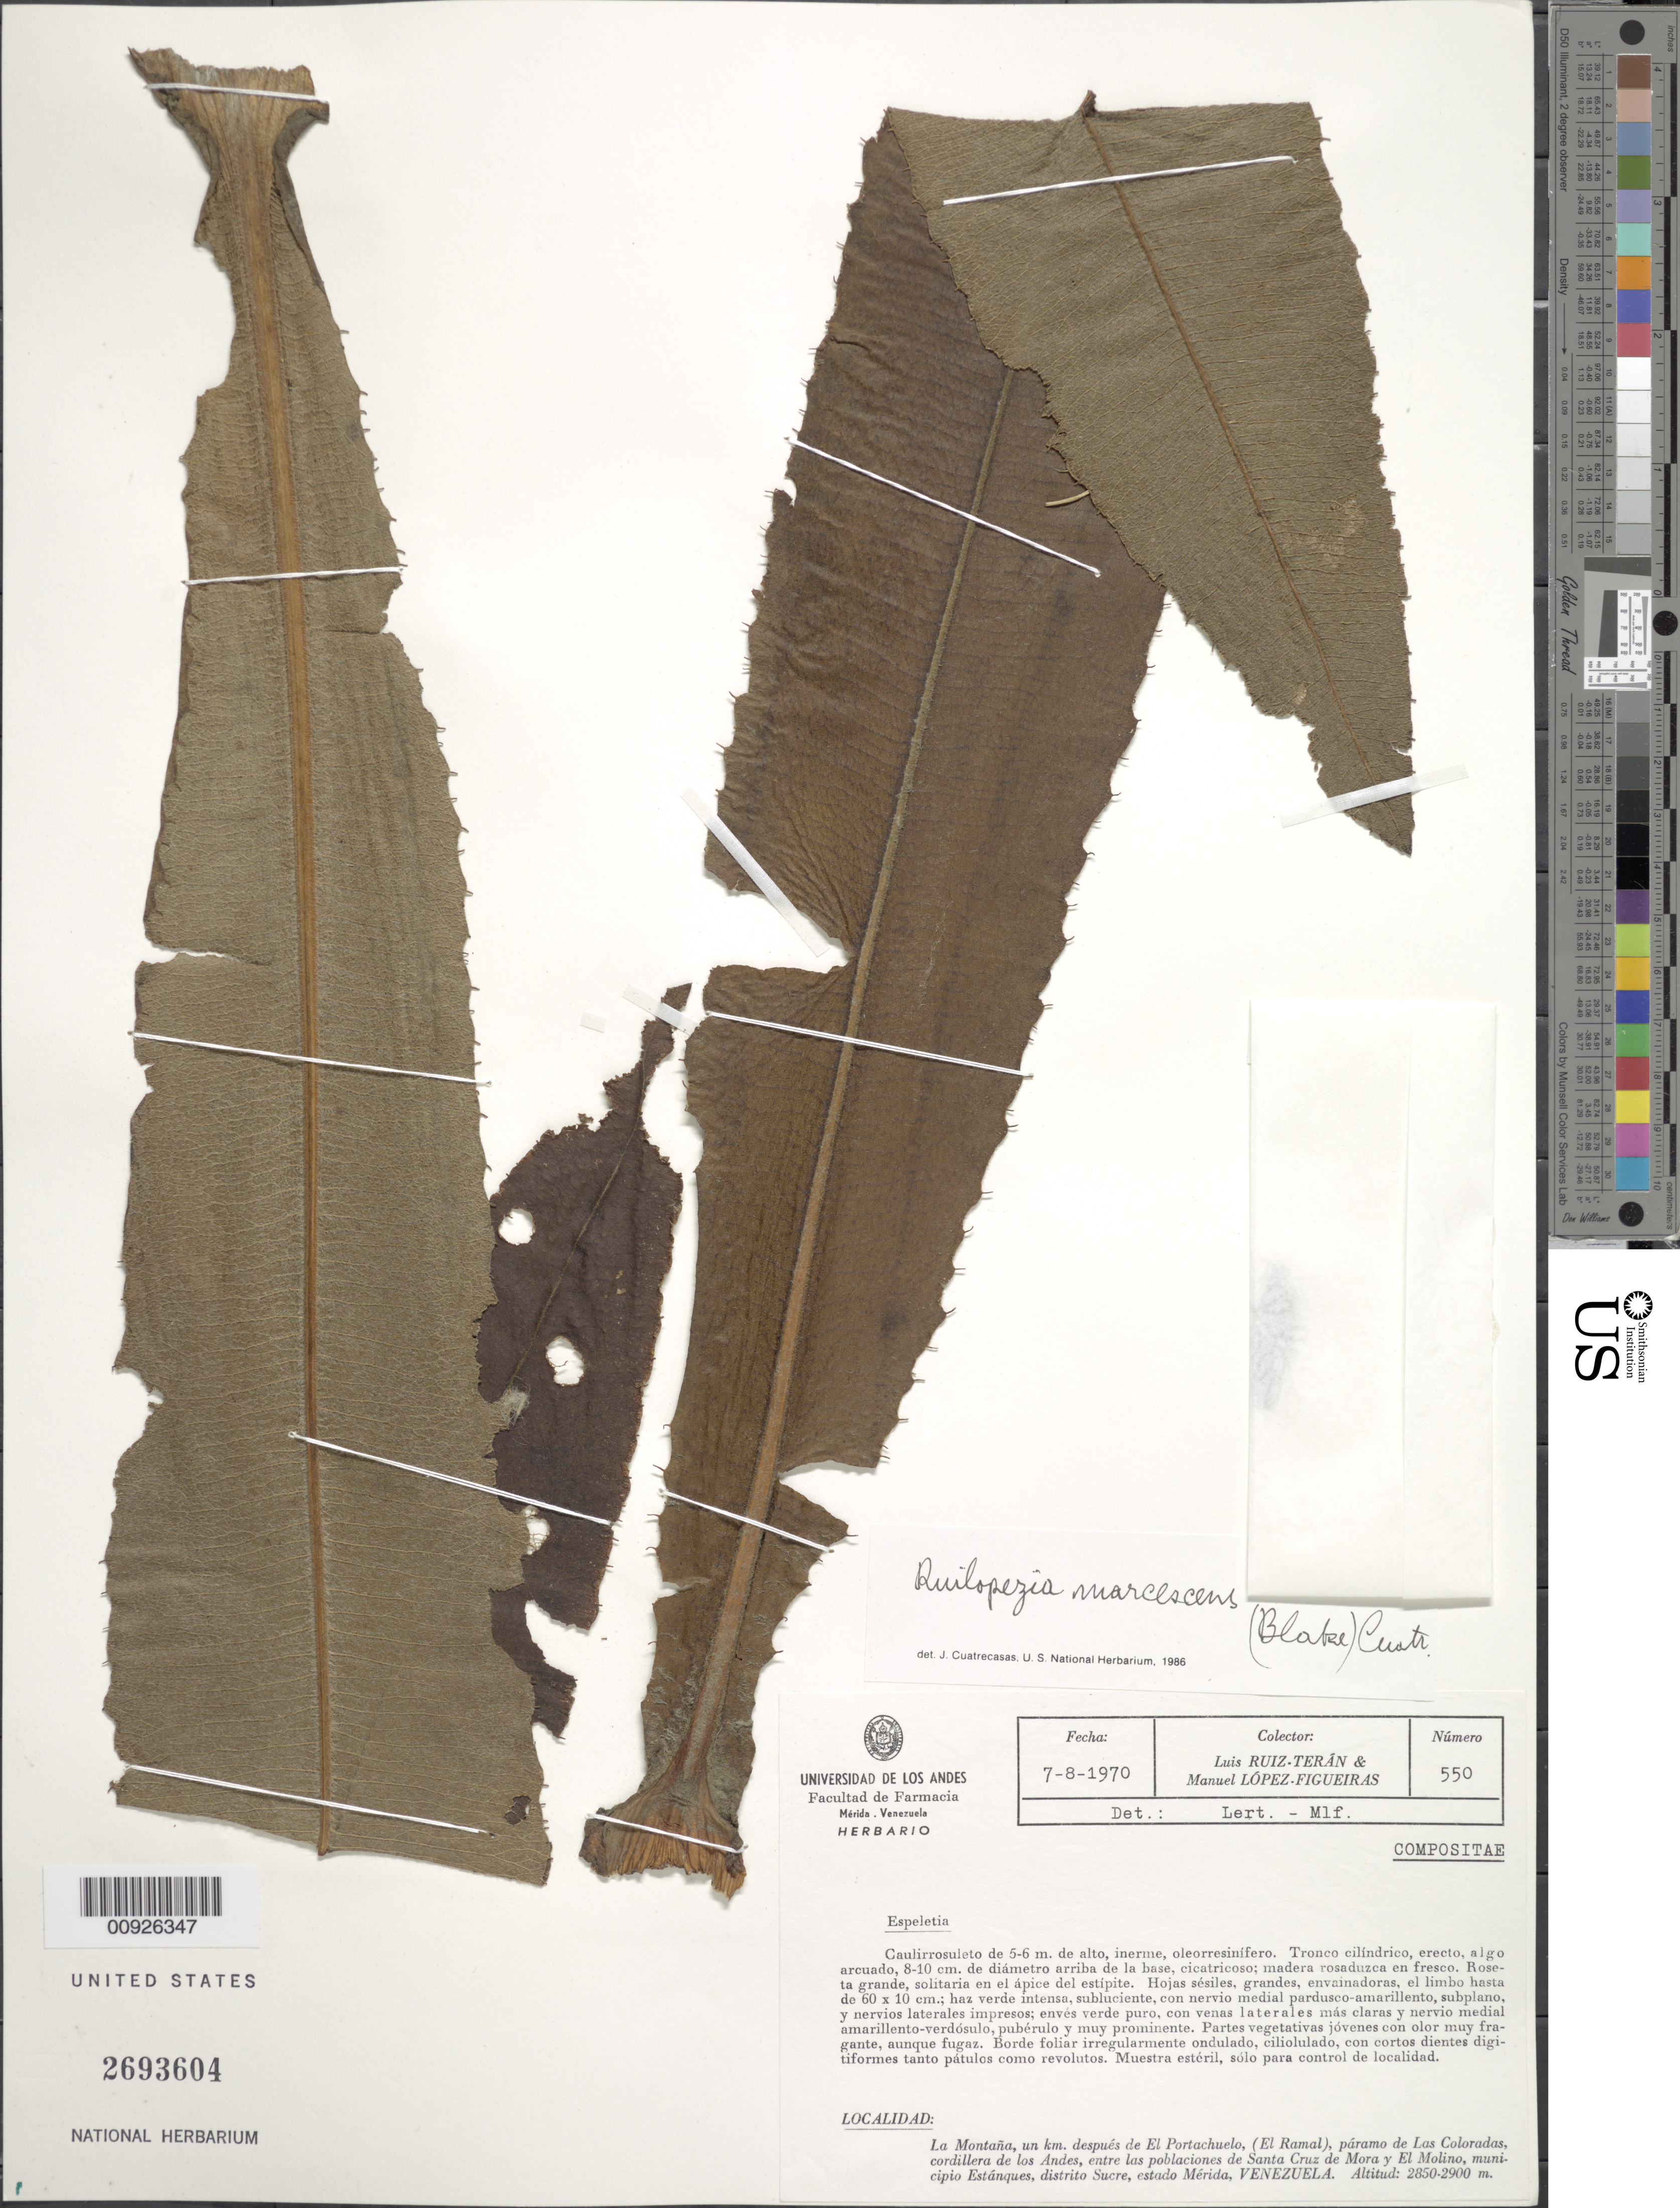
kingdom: Plantae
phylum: Tracheophyta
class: Magnoliopsida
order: Asterales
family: Asteraceae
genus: Ruilopezia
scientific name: Ruilopezia marcescens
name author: (S.F. Blake) Cuatrec.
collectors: L. E. Ruíz-Terán & M. López Figueiras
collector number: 550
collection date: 1970-08-07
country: Venezuela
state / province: Mérida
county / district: Sucre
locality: P. de las Coloradas. La Montaña, 1 km después del Portachuelo, (El ramal), entre las poblaciones de Santa Cruz de Mora y el Molino, M. Estanques.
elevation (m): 2850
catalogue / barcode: US 2693604